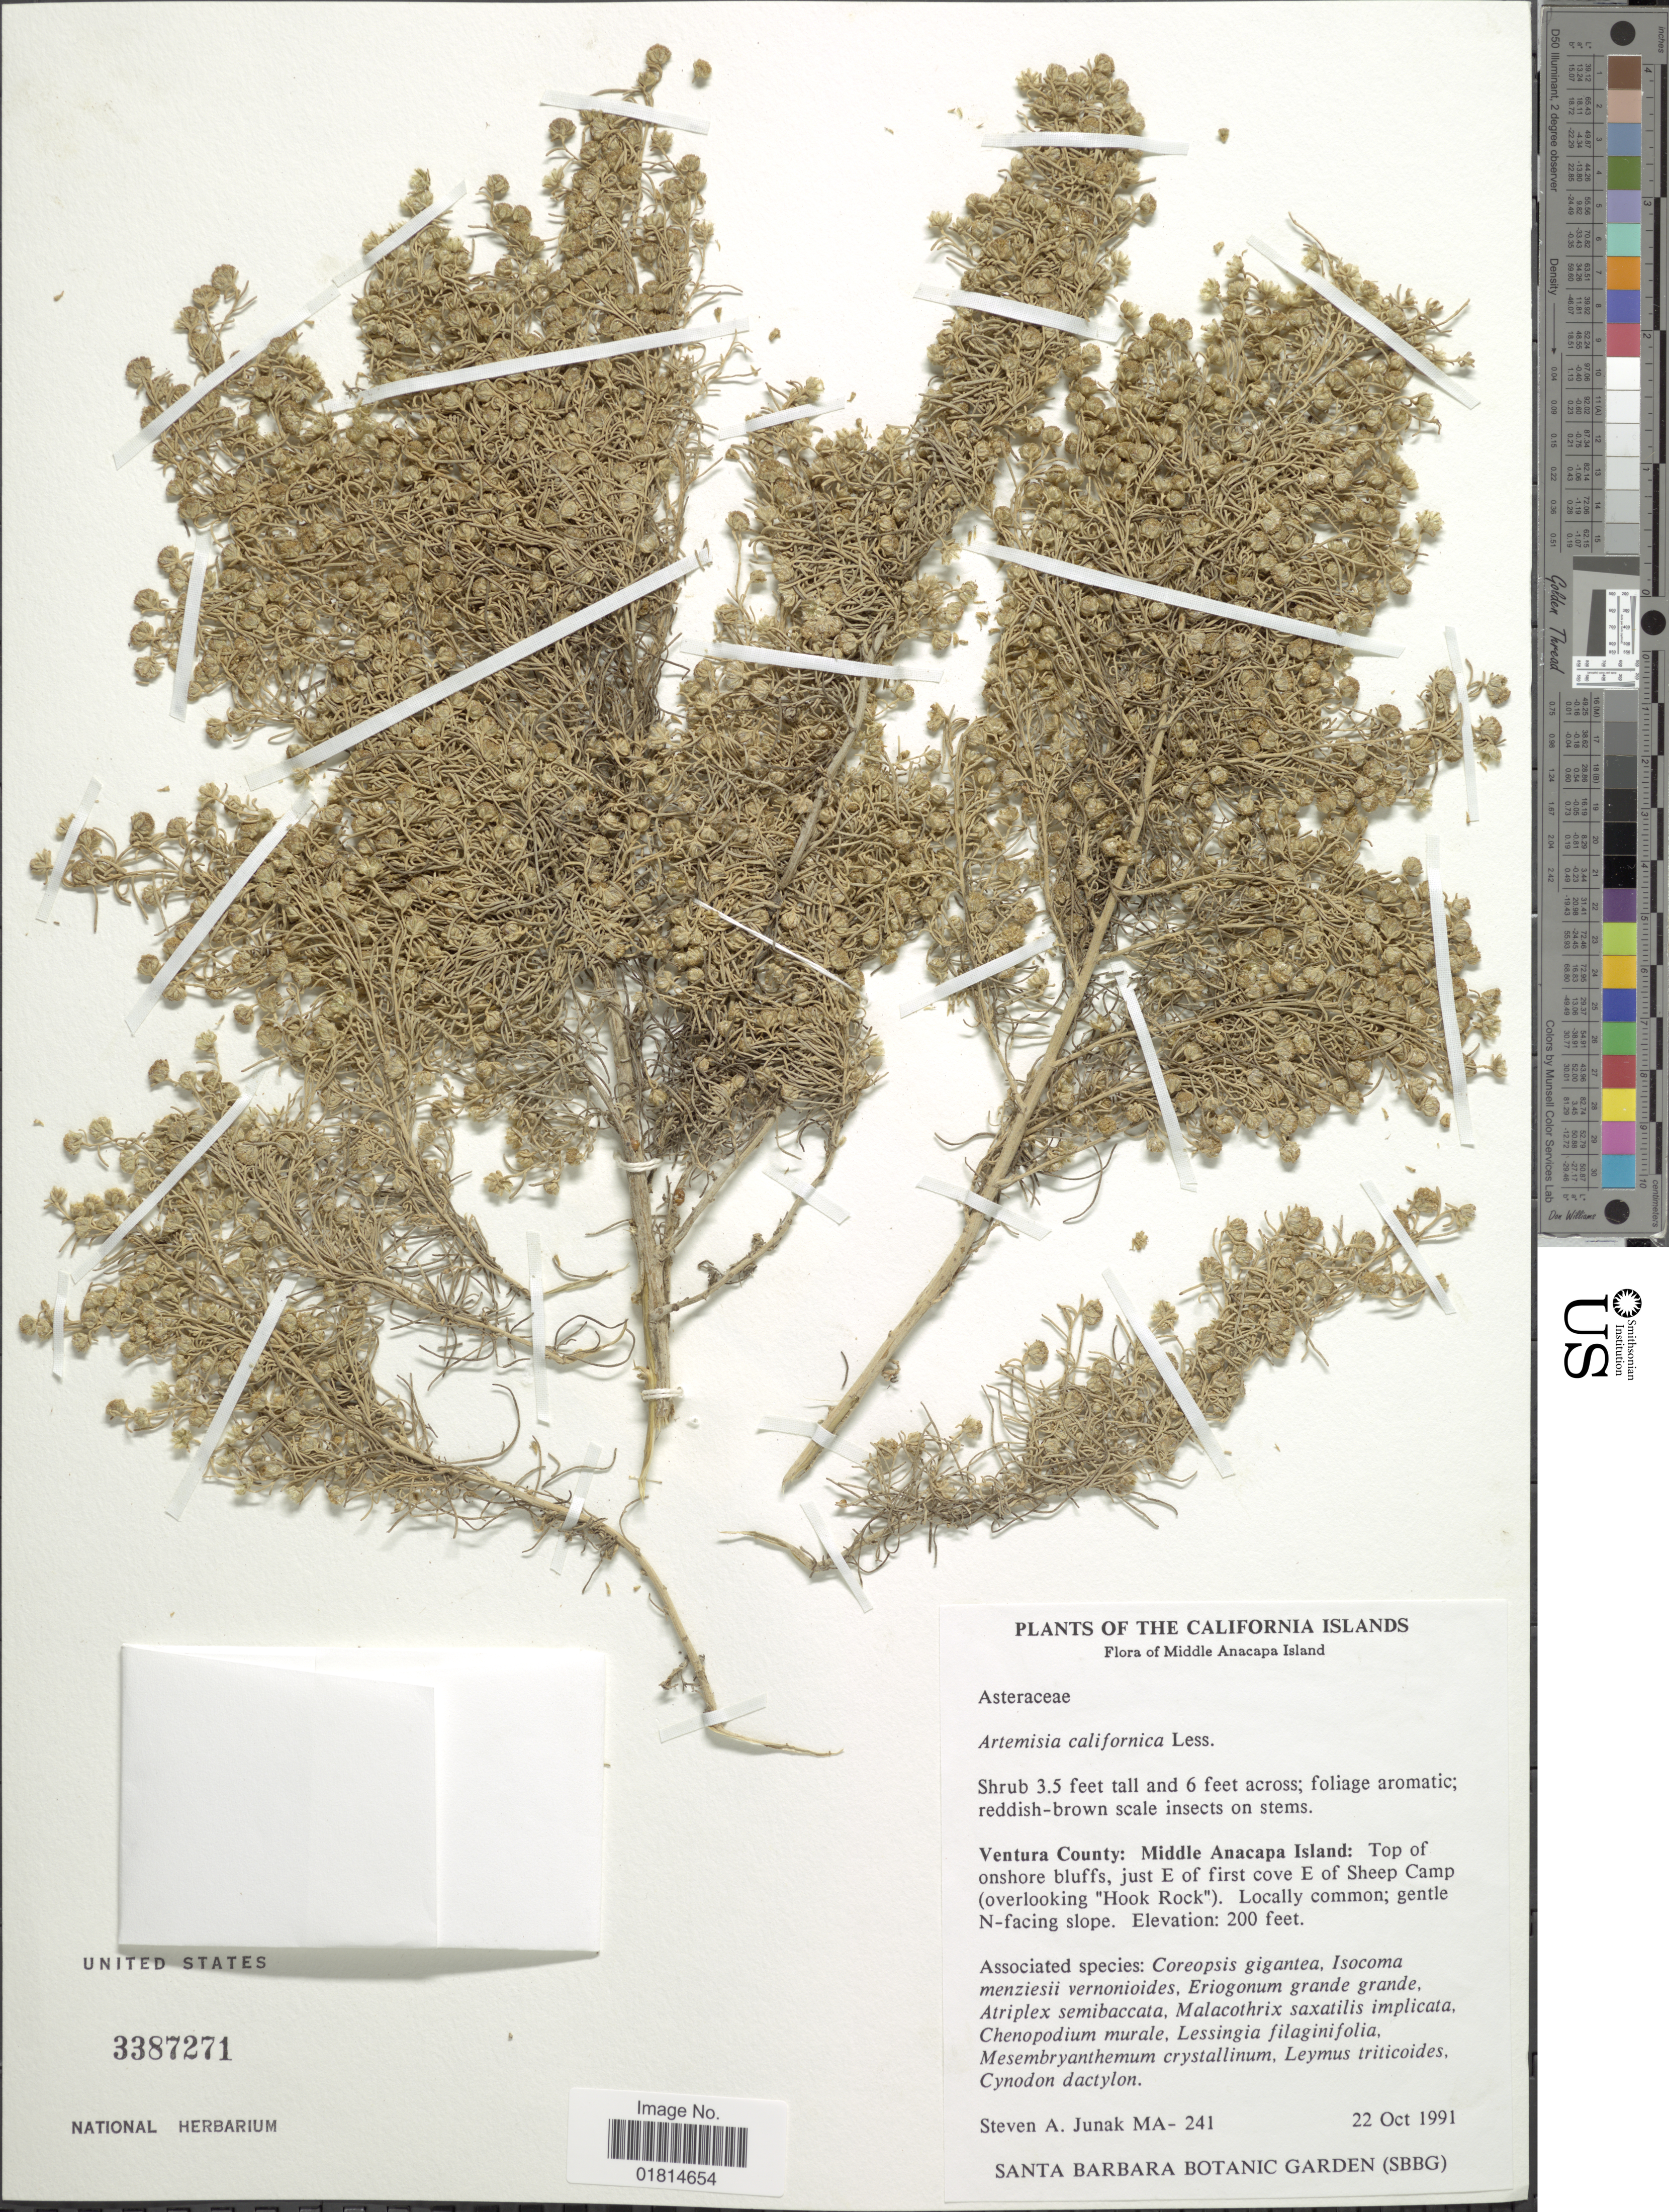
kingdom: Plantae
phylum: Tracheophyta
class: Magnoliopsida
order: Asterales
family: Asteraceae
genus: Artemisia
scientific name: Artemisia californica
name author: Less.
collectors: S. Junak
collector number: MA-241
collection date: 1991-10-22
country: United States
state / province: California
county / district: Ventura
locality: Middle Anacapa Island. Ventura County: Middle Anacapa Island: Top of onshore bluffs, just E of first cove E of Sheep Camp (overlooking "Hook Rock")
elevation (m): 61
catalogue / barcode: US 3387271